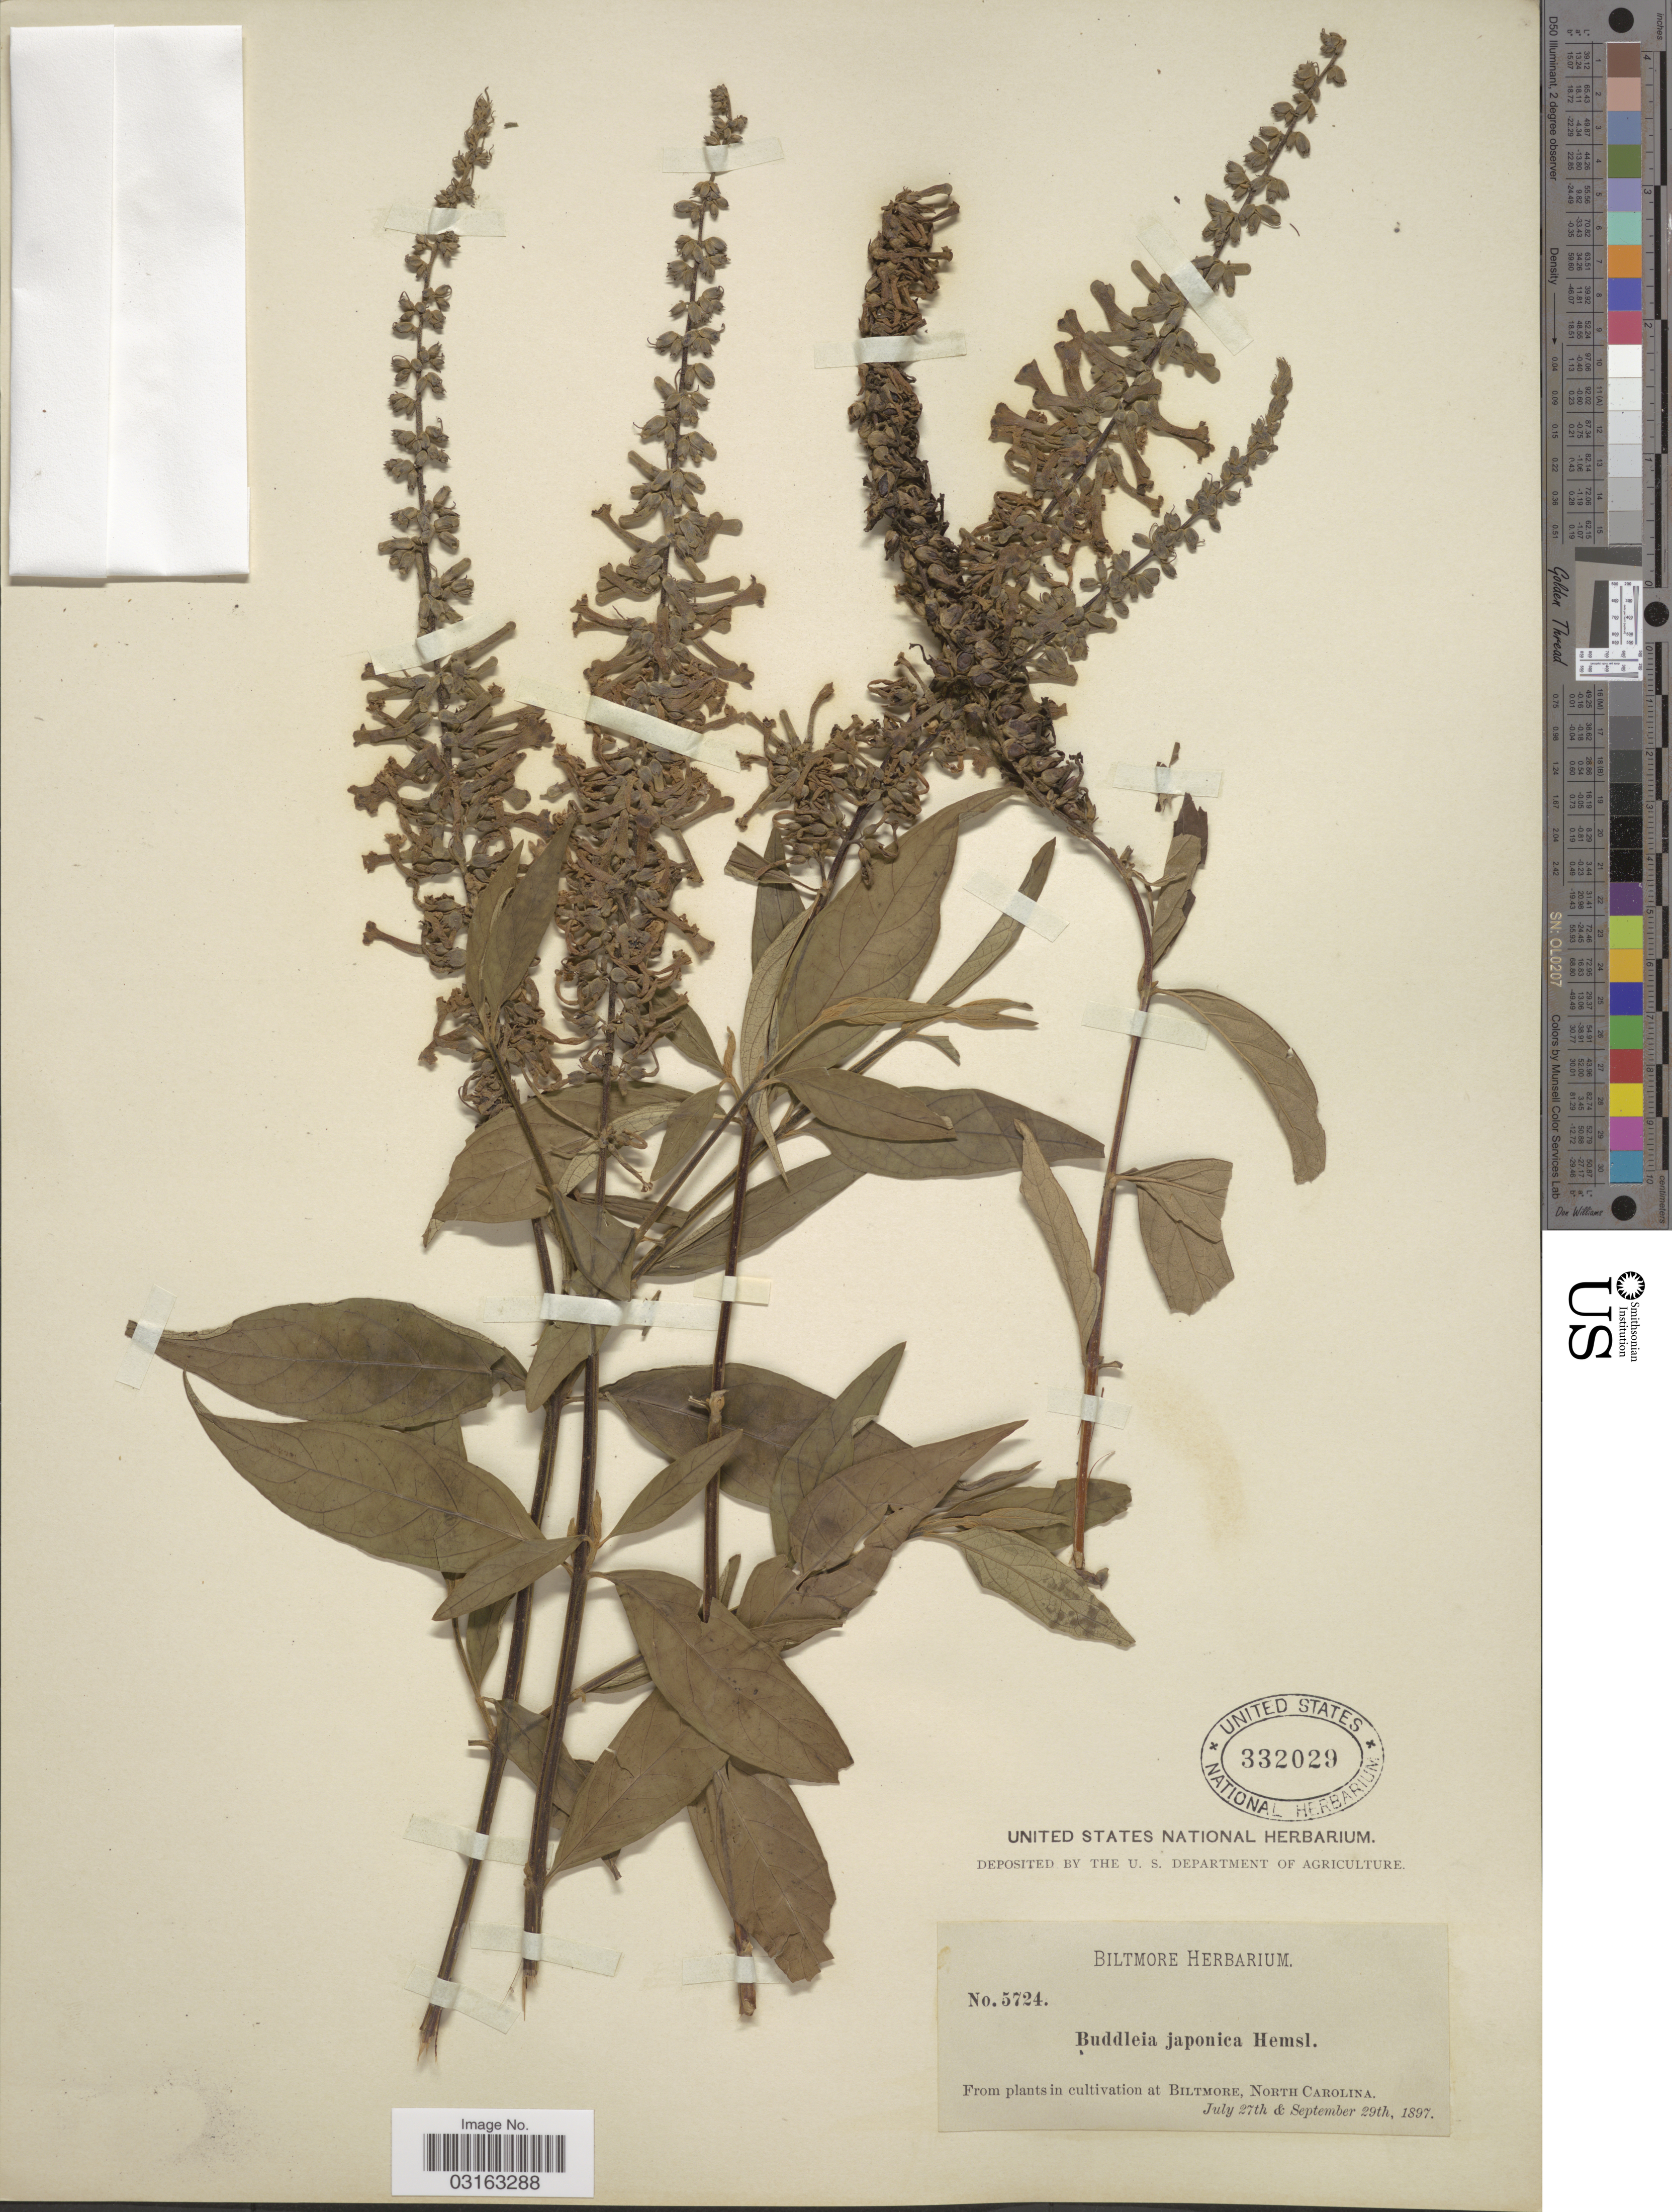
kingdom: Plantae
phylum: Tracheophyta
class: Magnoliopsida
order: Lamiales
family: Scrophulariaceae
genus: Buddleja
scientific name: Buddleja japonica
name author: Hemsl.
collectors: ex herb. Biltmore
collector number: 5724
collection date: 1897-07-27/1897-09-29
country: United States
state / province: North Carolina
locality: At Biltmore.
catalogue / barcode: US 332029